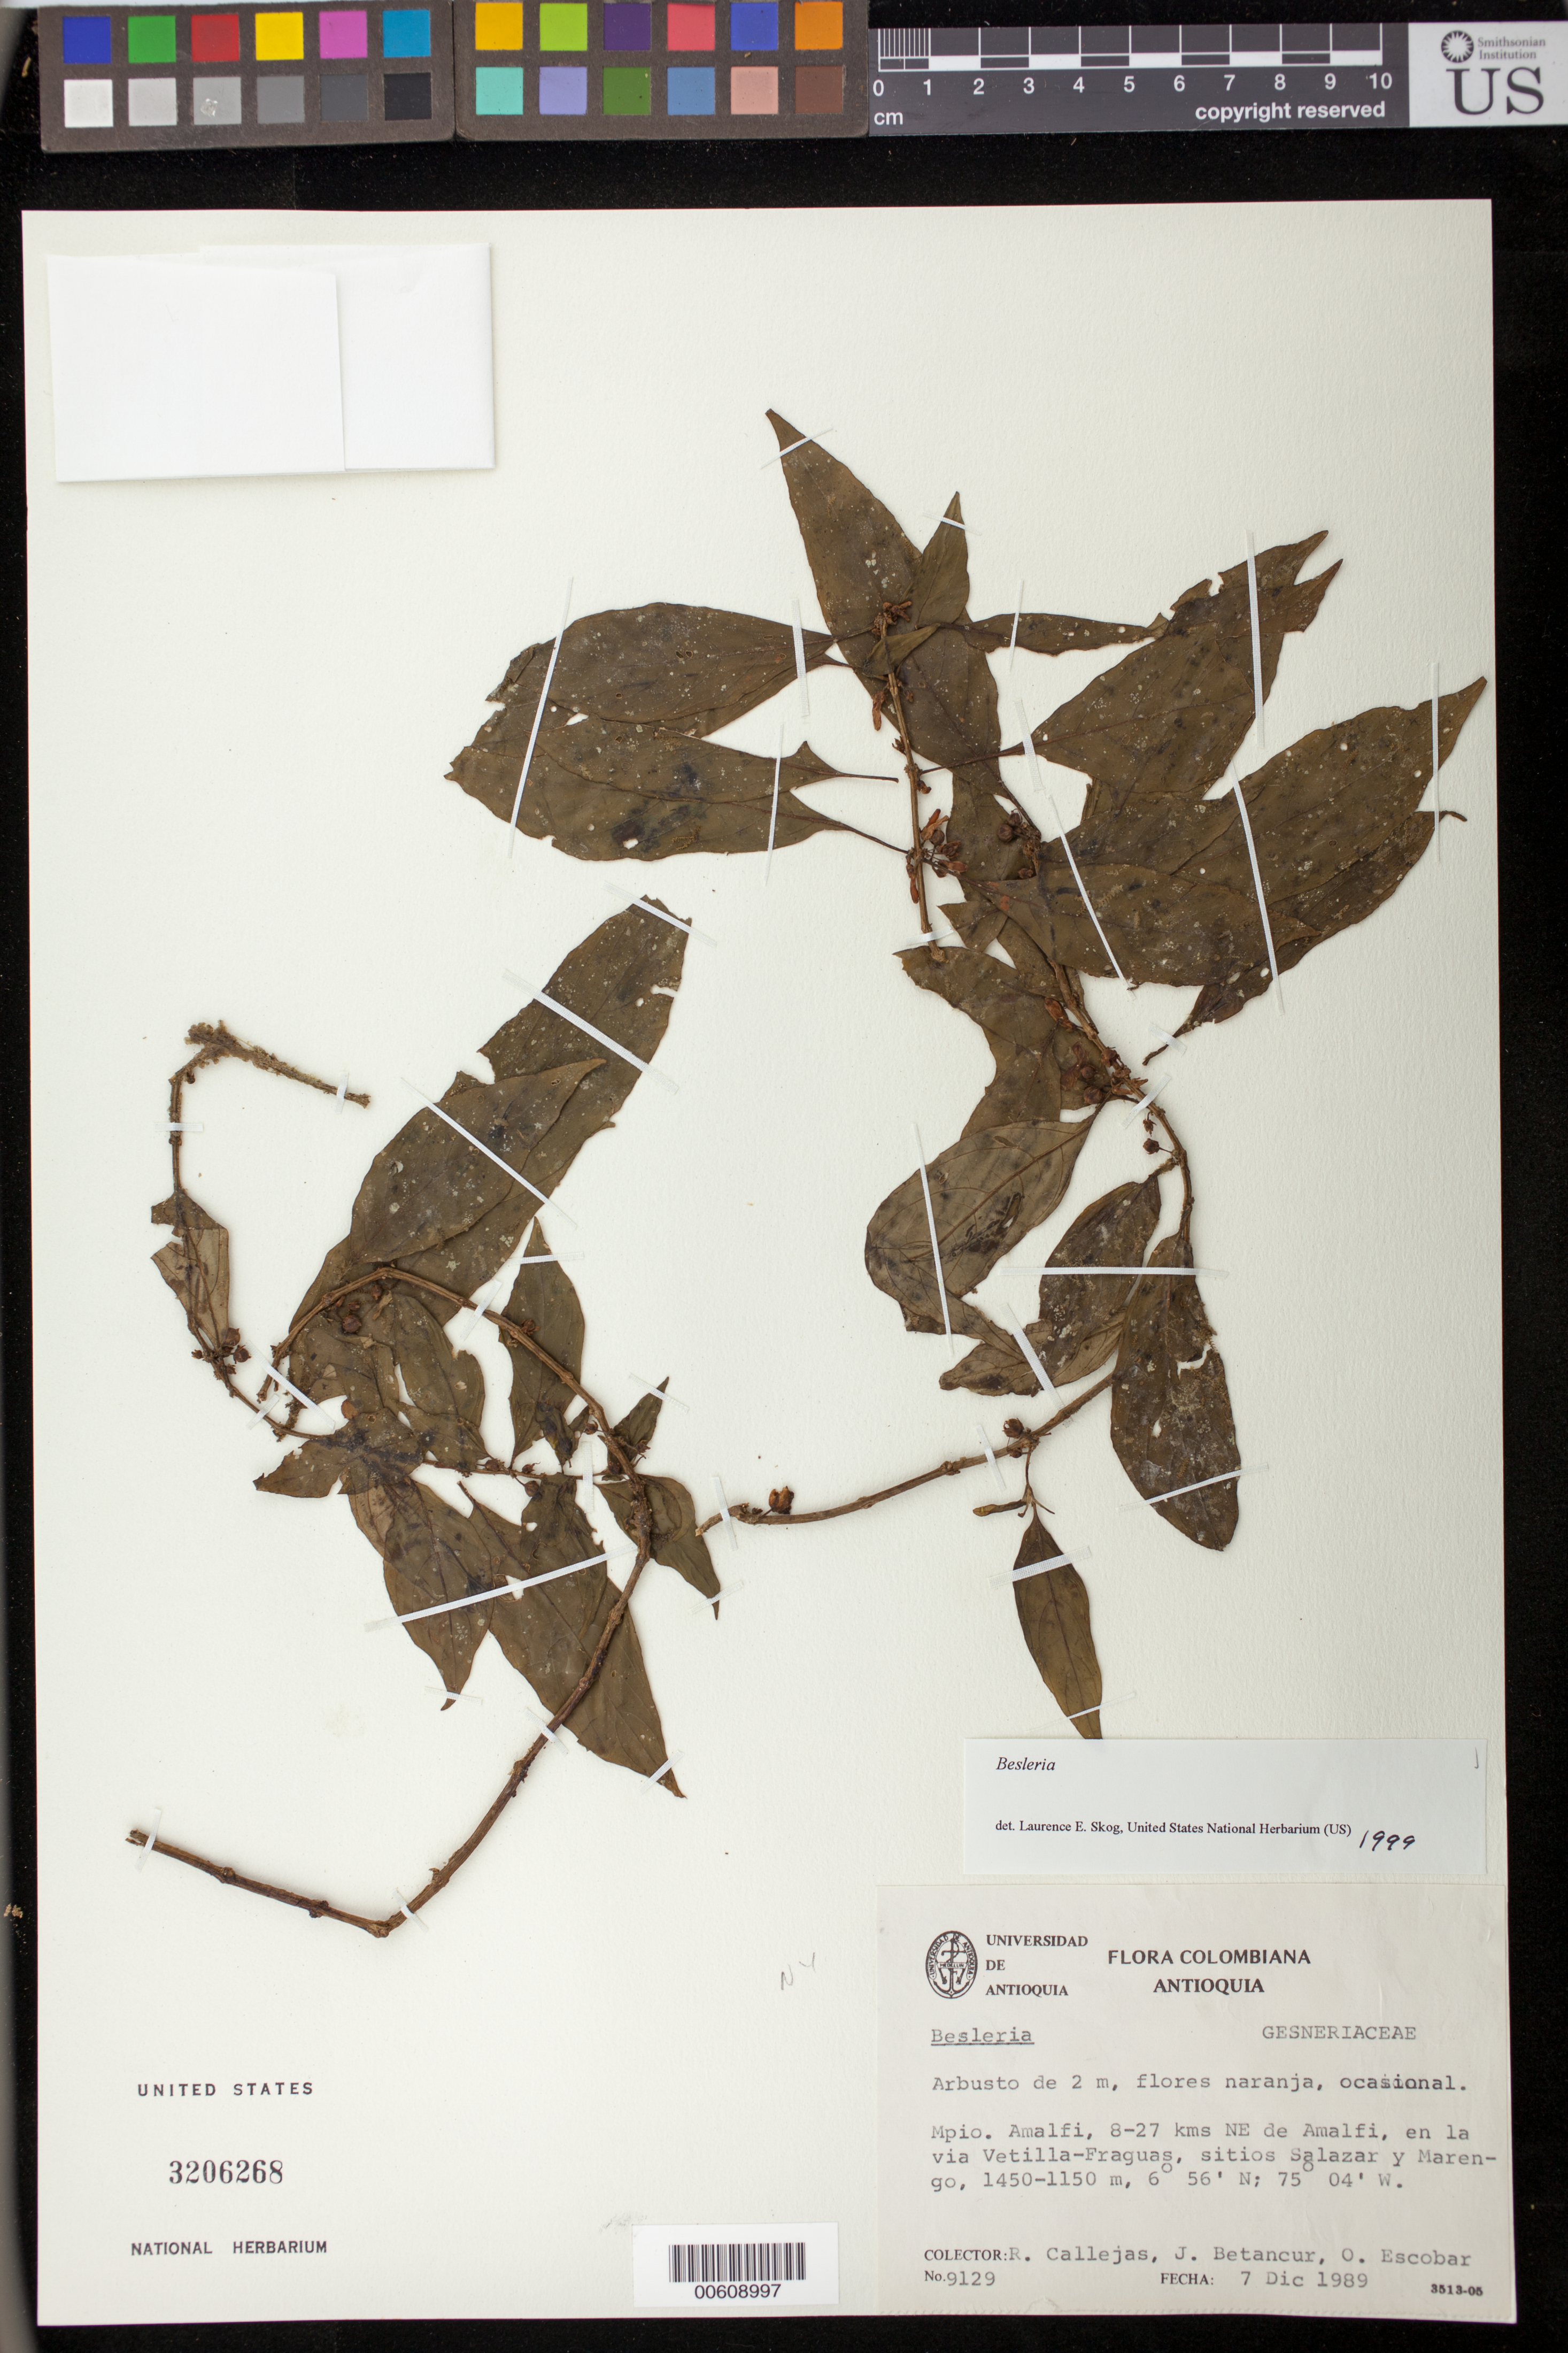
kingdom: Plantae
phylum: Tracheophyta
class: Magnoliopsida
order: Lamiales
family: Gesneriaceae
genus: Besleria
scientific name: Besleria sp.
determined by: Skog, Laurence E.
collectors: R. Callejas, J. C. Betancur & O. D. Escobar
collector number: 9129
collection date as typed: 07 Dec 1989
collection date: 1989-12-07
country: Colombia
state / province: Antioquia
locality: Mpio. Amalfi, 8-27 km NE de Amalfi, en la via Vetilla - Fraguas, sitios Salazar y Marengo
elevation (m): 1450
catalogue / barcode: US 3206268